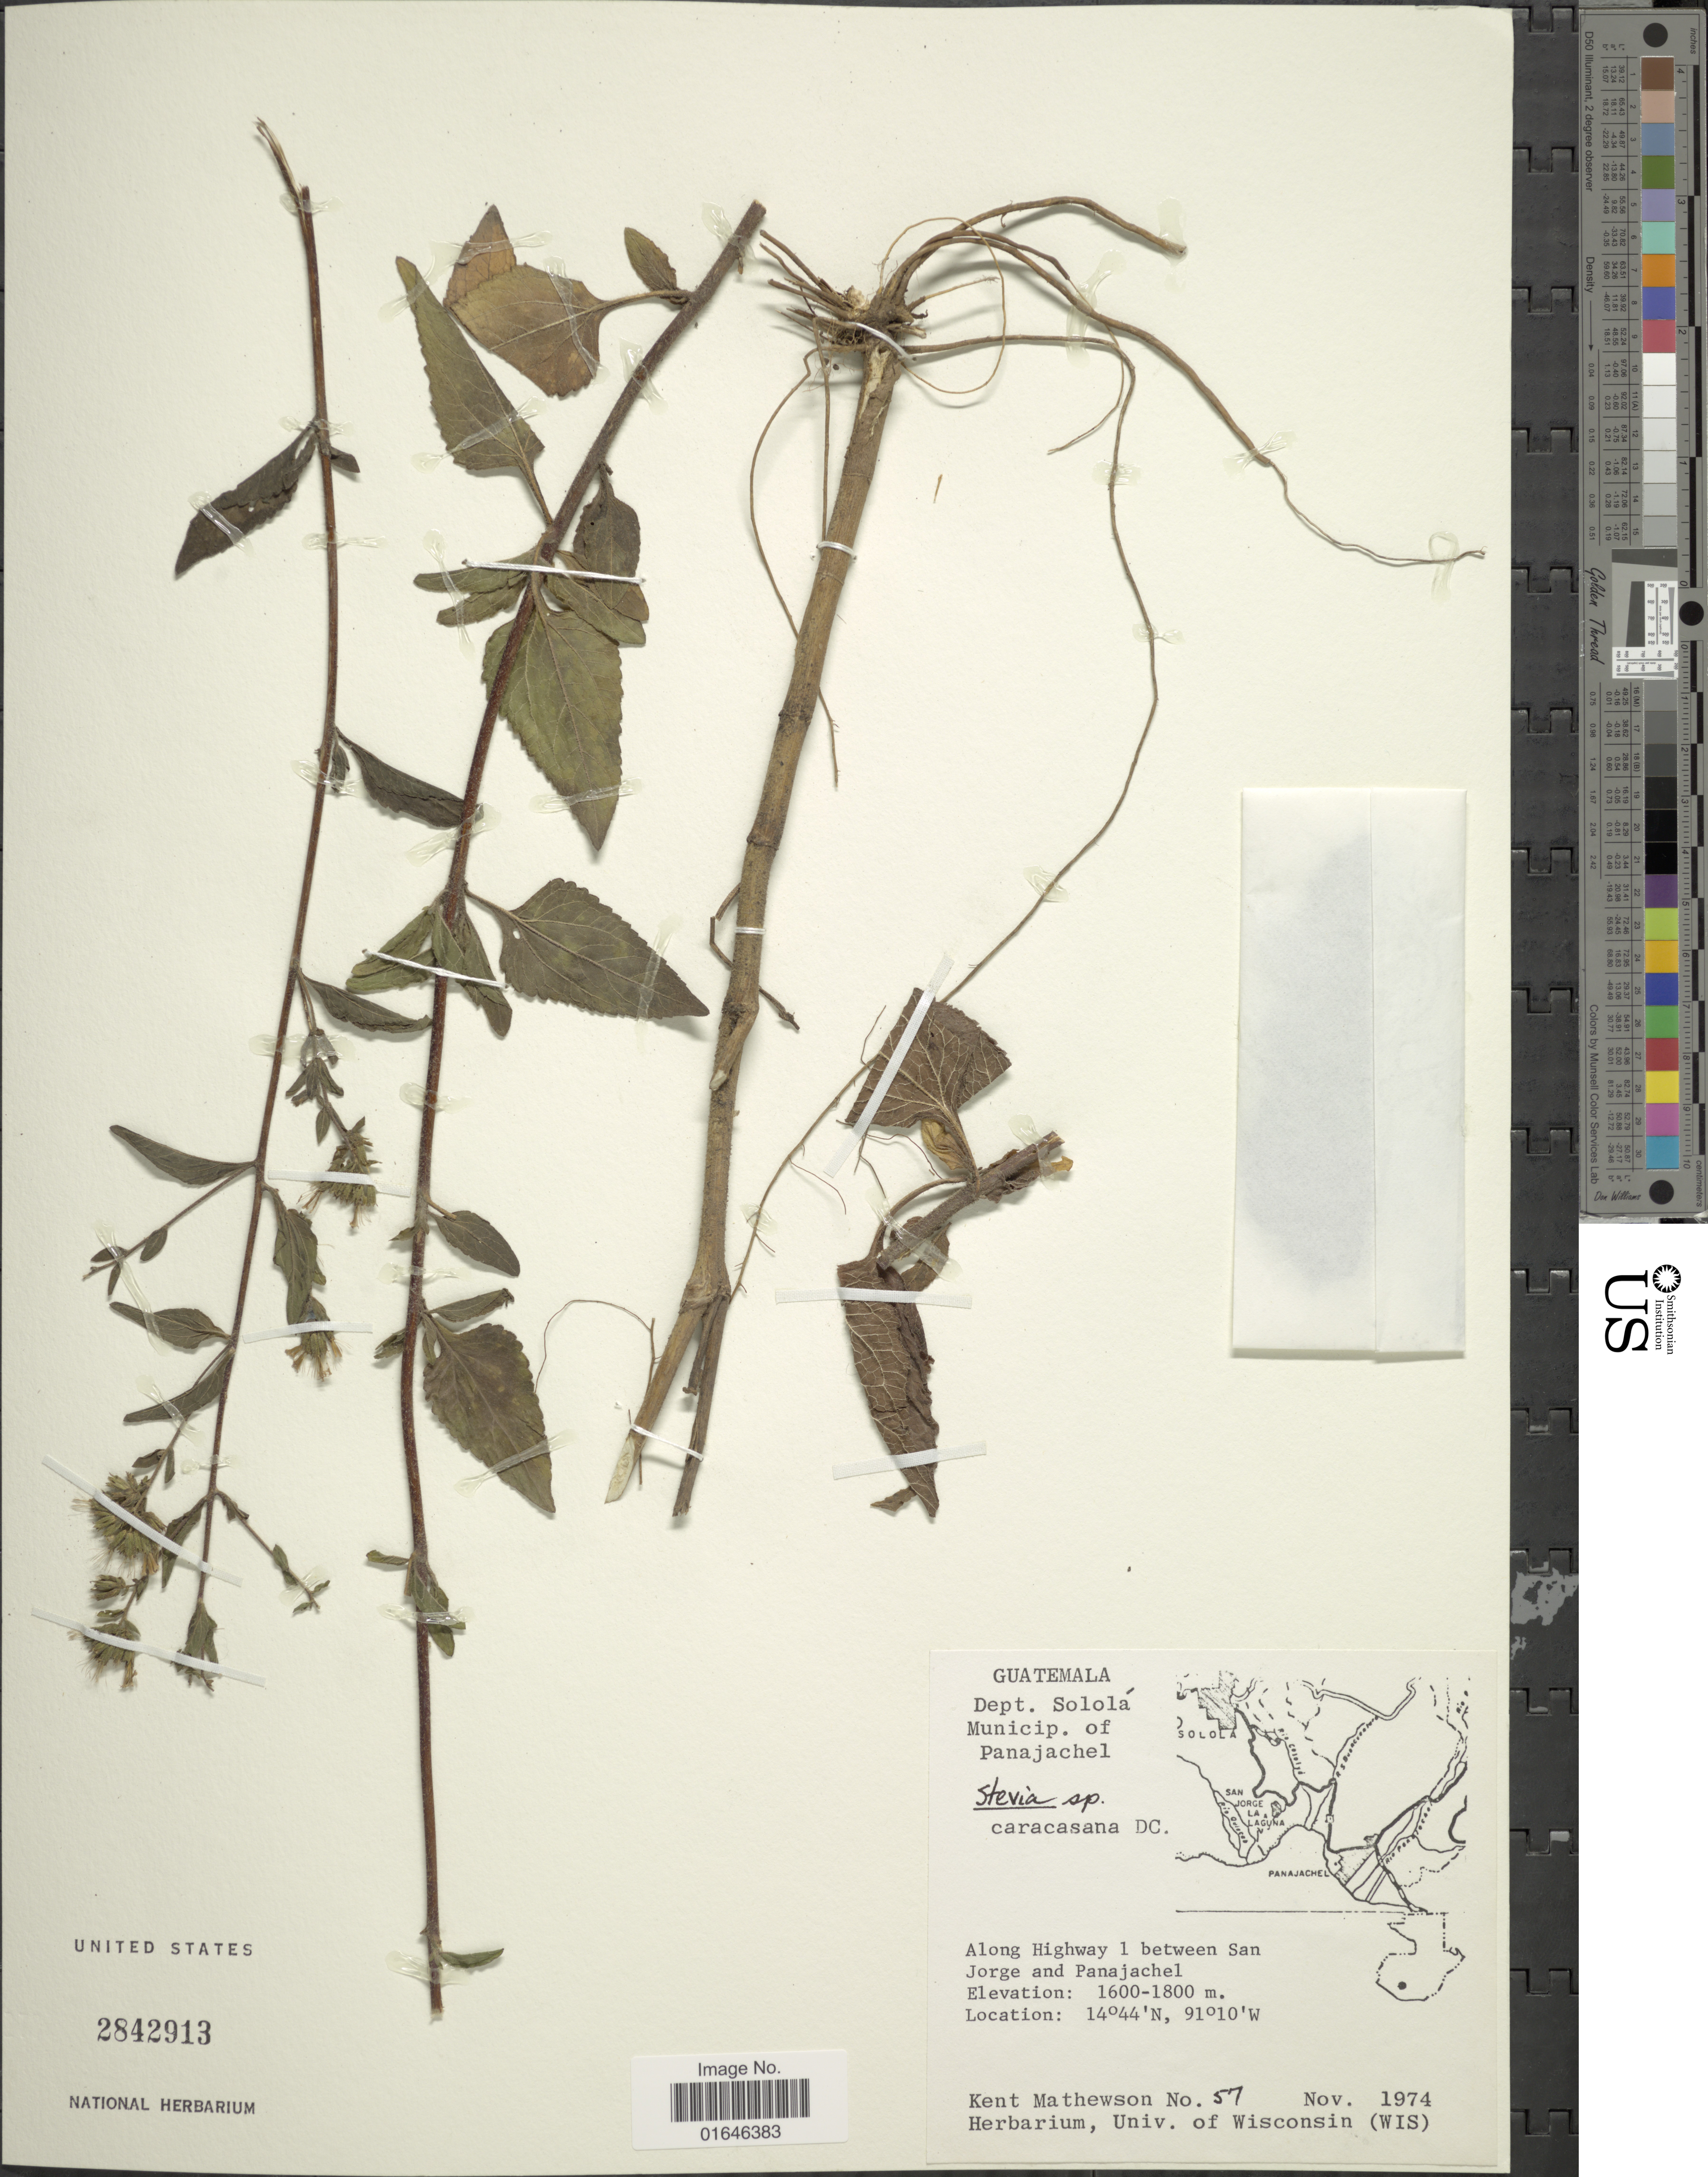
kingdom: Plantae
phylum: Tracheophyta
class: Magnoliopsida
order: Asterales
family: Asteraceae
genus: Stevia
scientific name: Stevia caracasana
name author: DC.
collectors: K. Mathewson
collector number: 57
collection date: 1974-11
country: Guatemala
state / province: Sololá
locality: Municip. of Panajachel, Along Highway 1 between San Jorge and Panajachel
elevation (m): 1600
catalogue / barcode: US 2842913